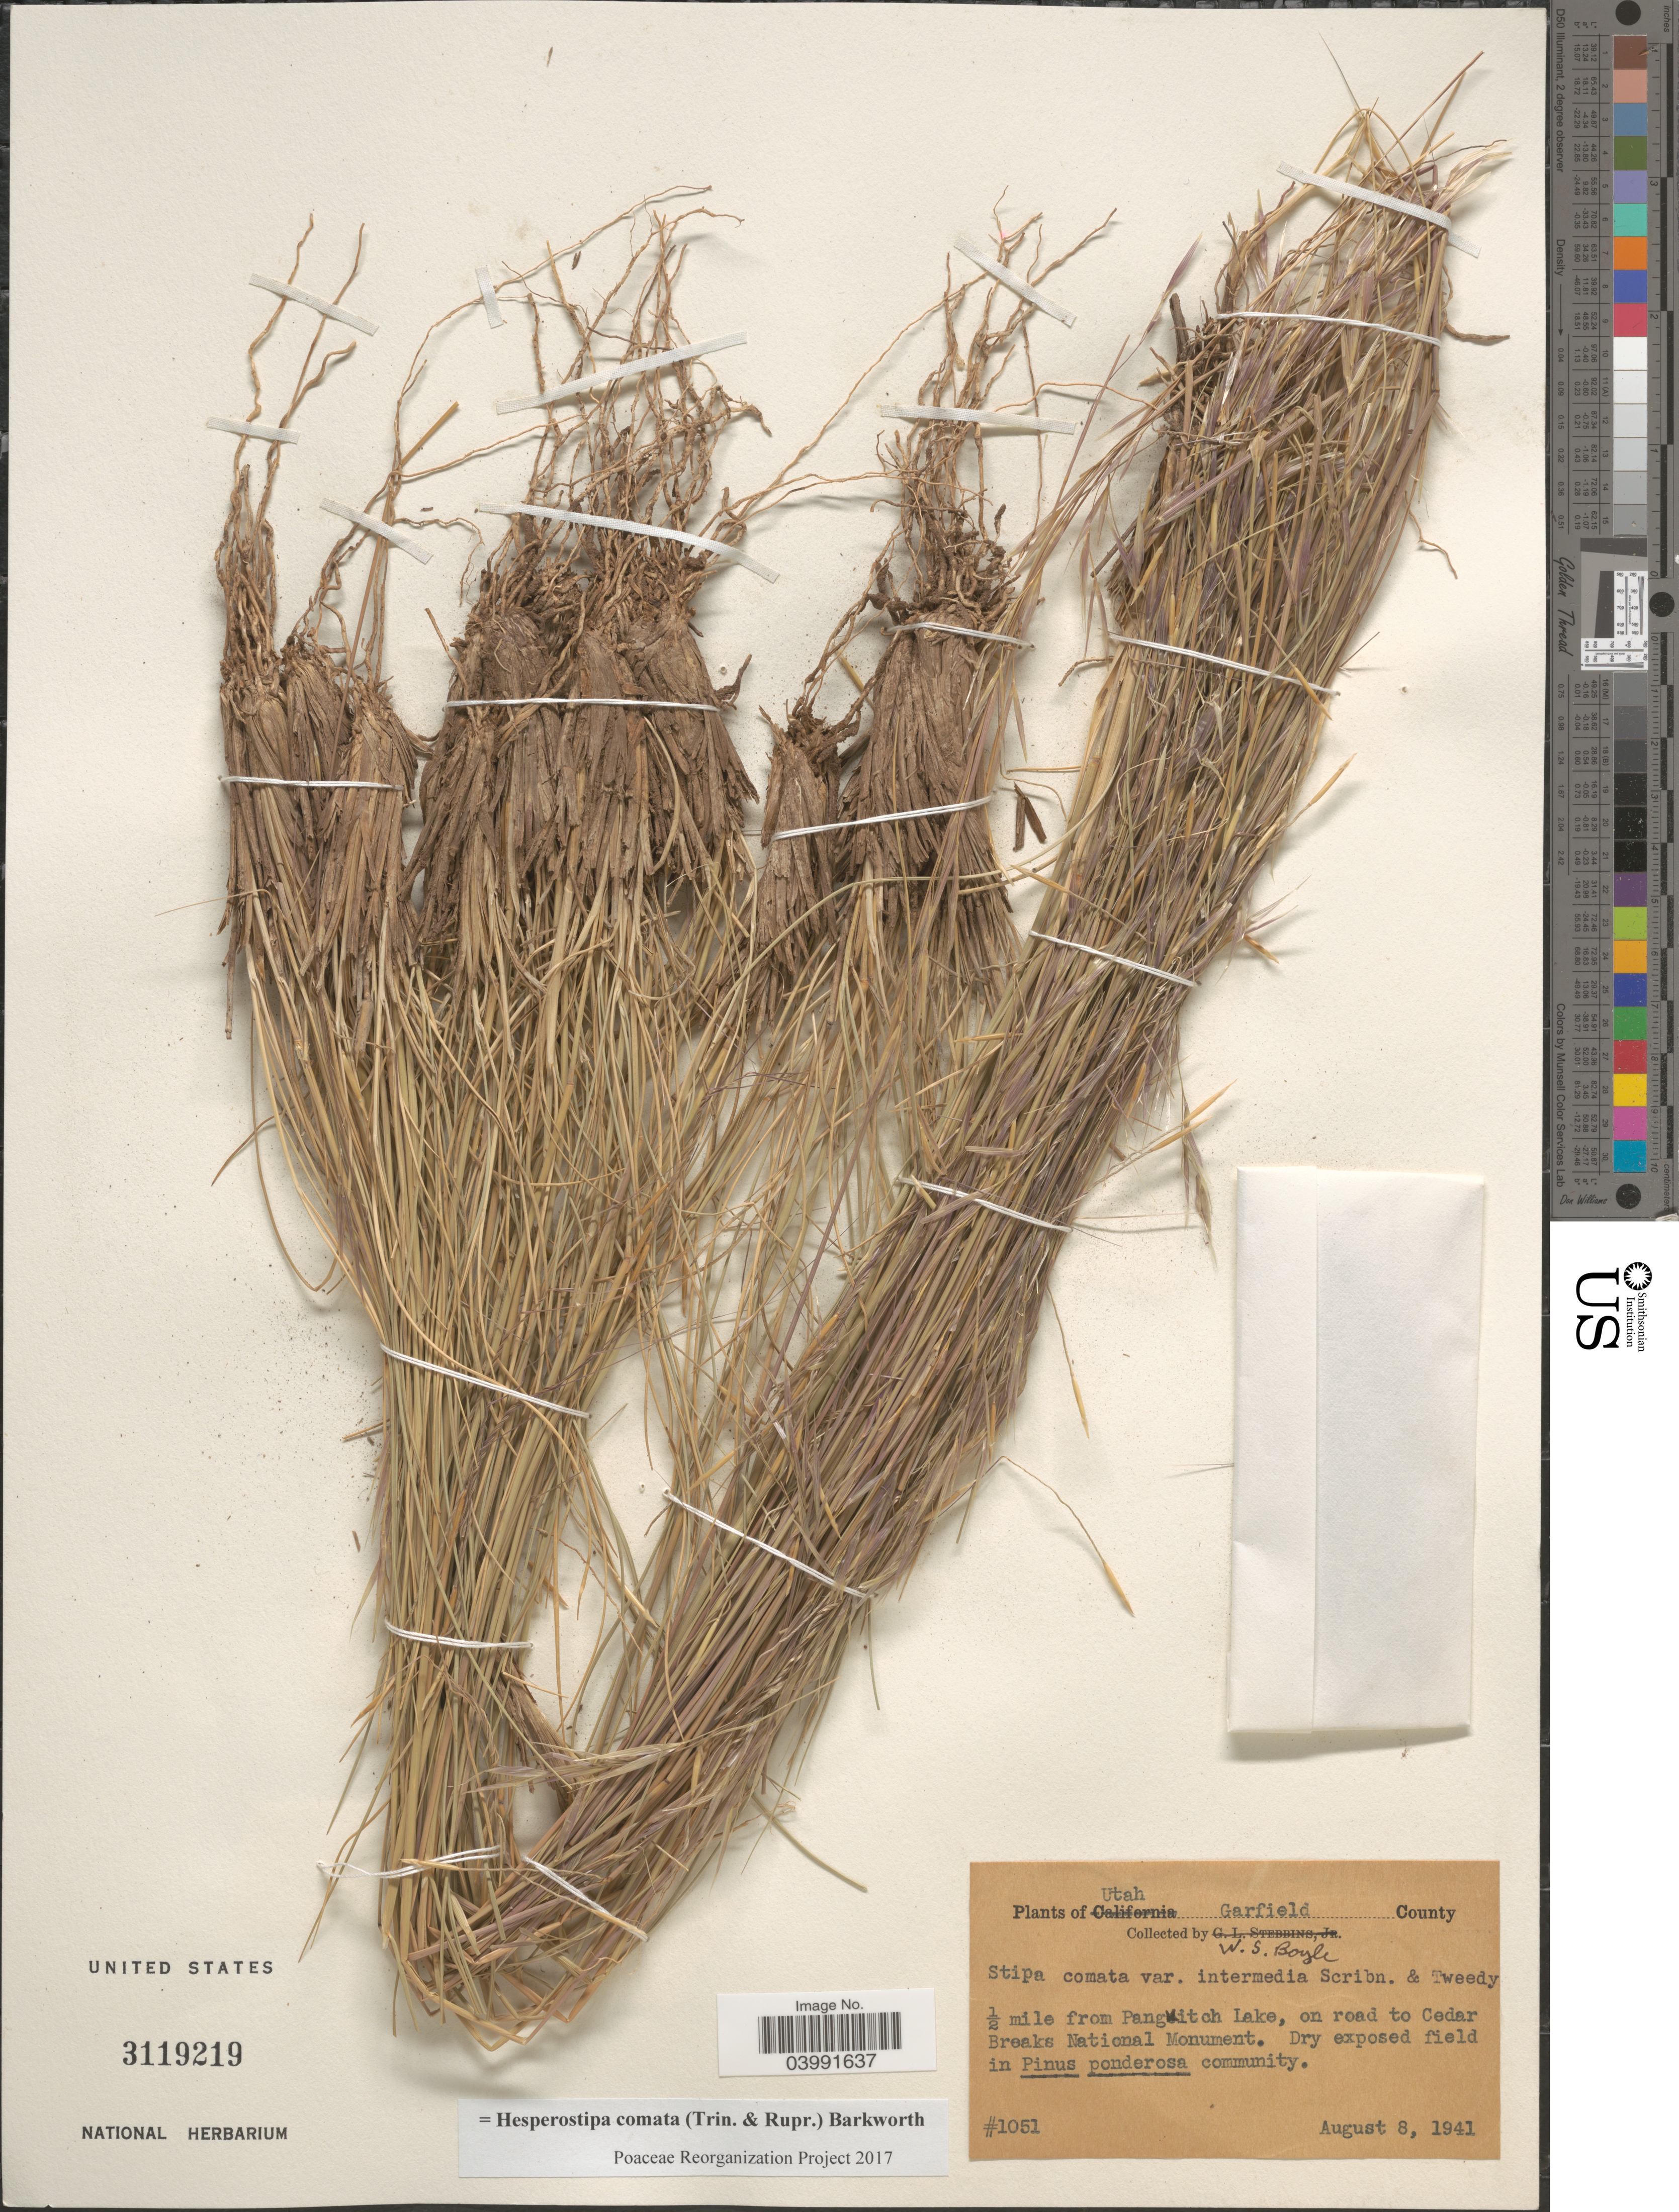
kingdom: Plantae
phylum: Tracheophyta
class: Liliopsida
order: Poales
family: Poaceae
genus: Hesperostipa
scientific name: Hesperostipa comata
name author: (Trin. & Rupr.) Barkworth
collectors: W. Boyle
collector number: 1051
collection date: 1941-08-08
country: United States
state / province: Utah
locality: Garfield County. ½ mile from Panguitch Lake, on road to Cedar Breaks National Monument.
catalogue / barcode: US 3119219